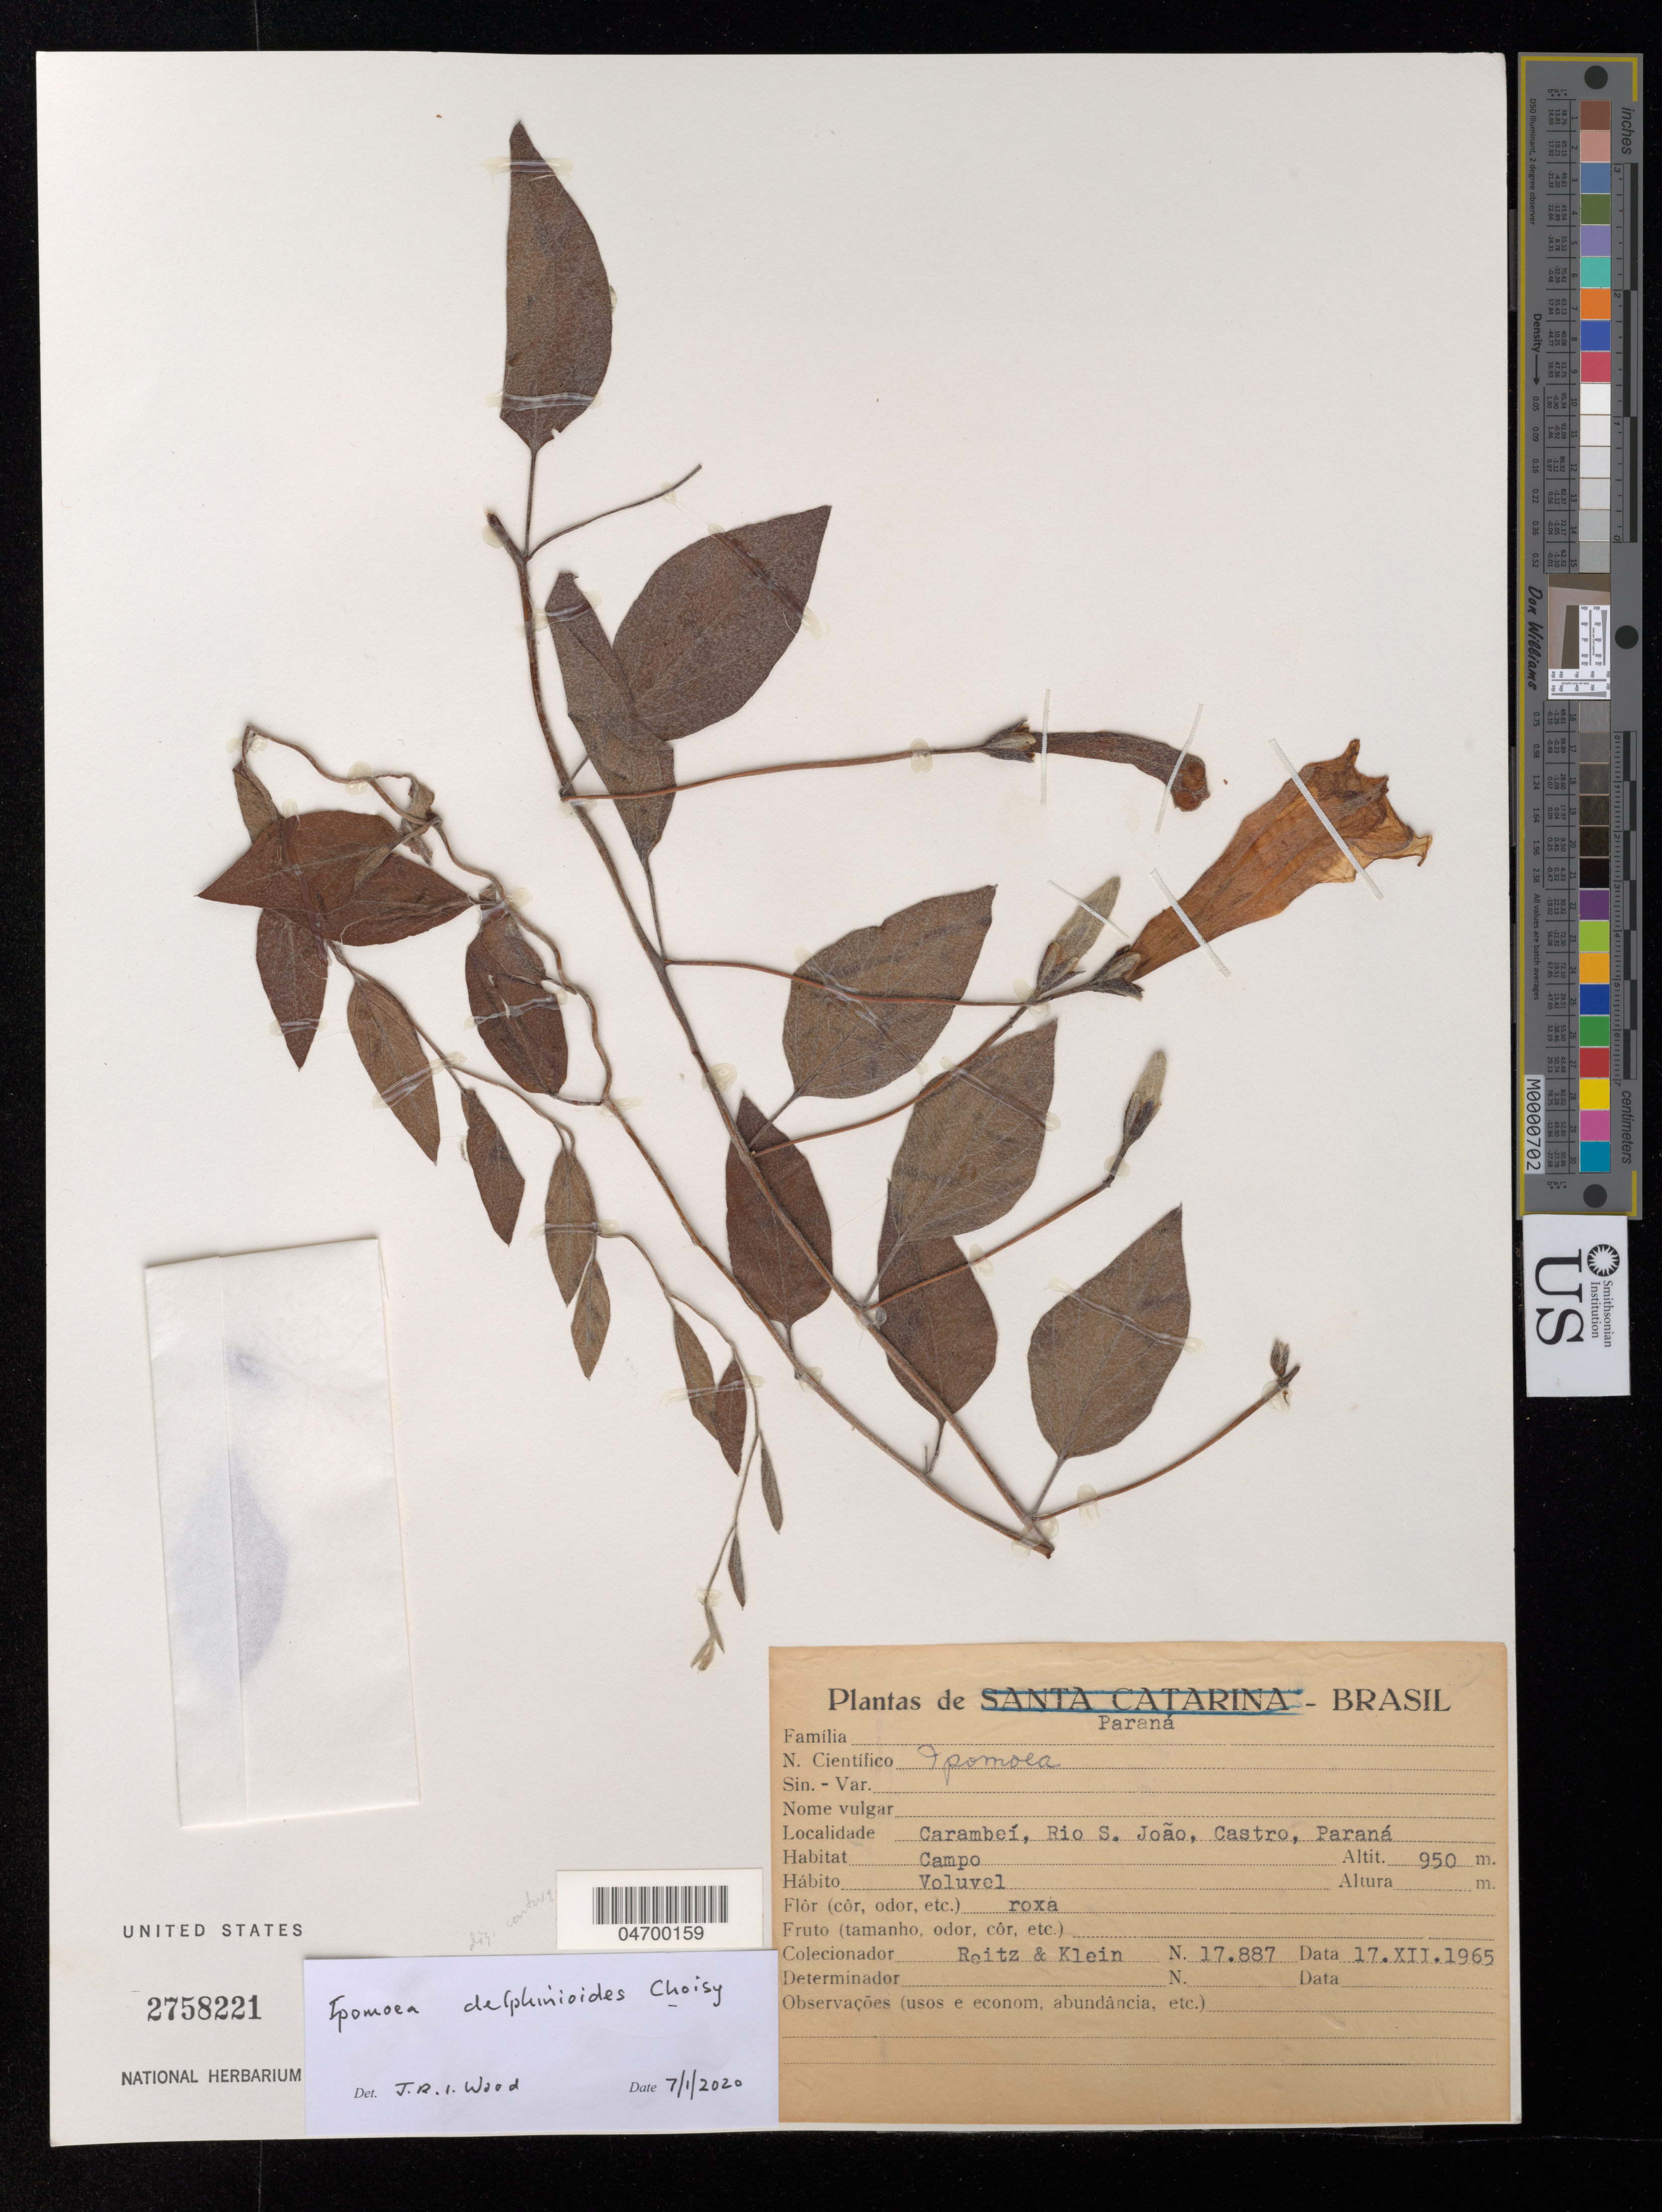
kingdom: Plantae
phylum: Tracheophyta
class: Magnoliopsida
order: Solanales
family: Convolvulaceae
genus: Ipomoea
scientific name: Ipomoea delphinioides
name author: Choisy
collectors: R. Reitz & R. M. Klein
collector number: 17887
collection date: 1965-12-17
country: Brazil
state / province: Paraná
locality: Carambeí, Rio S. João.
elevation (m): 950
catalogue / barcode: US 2758221